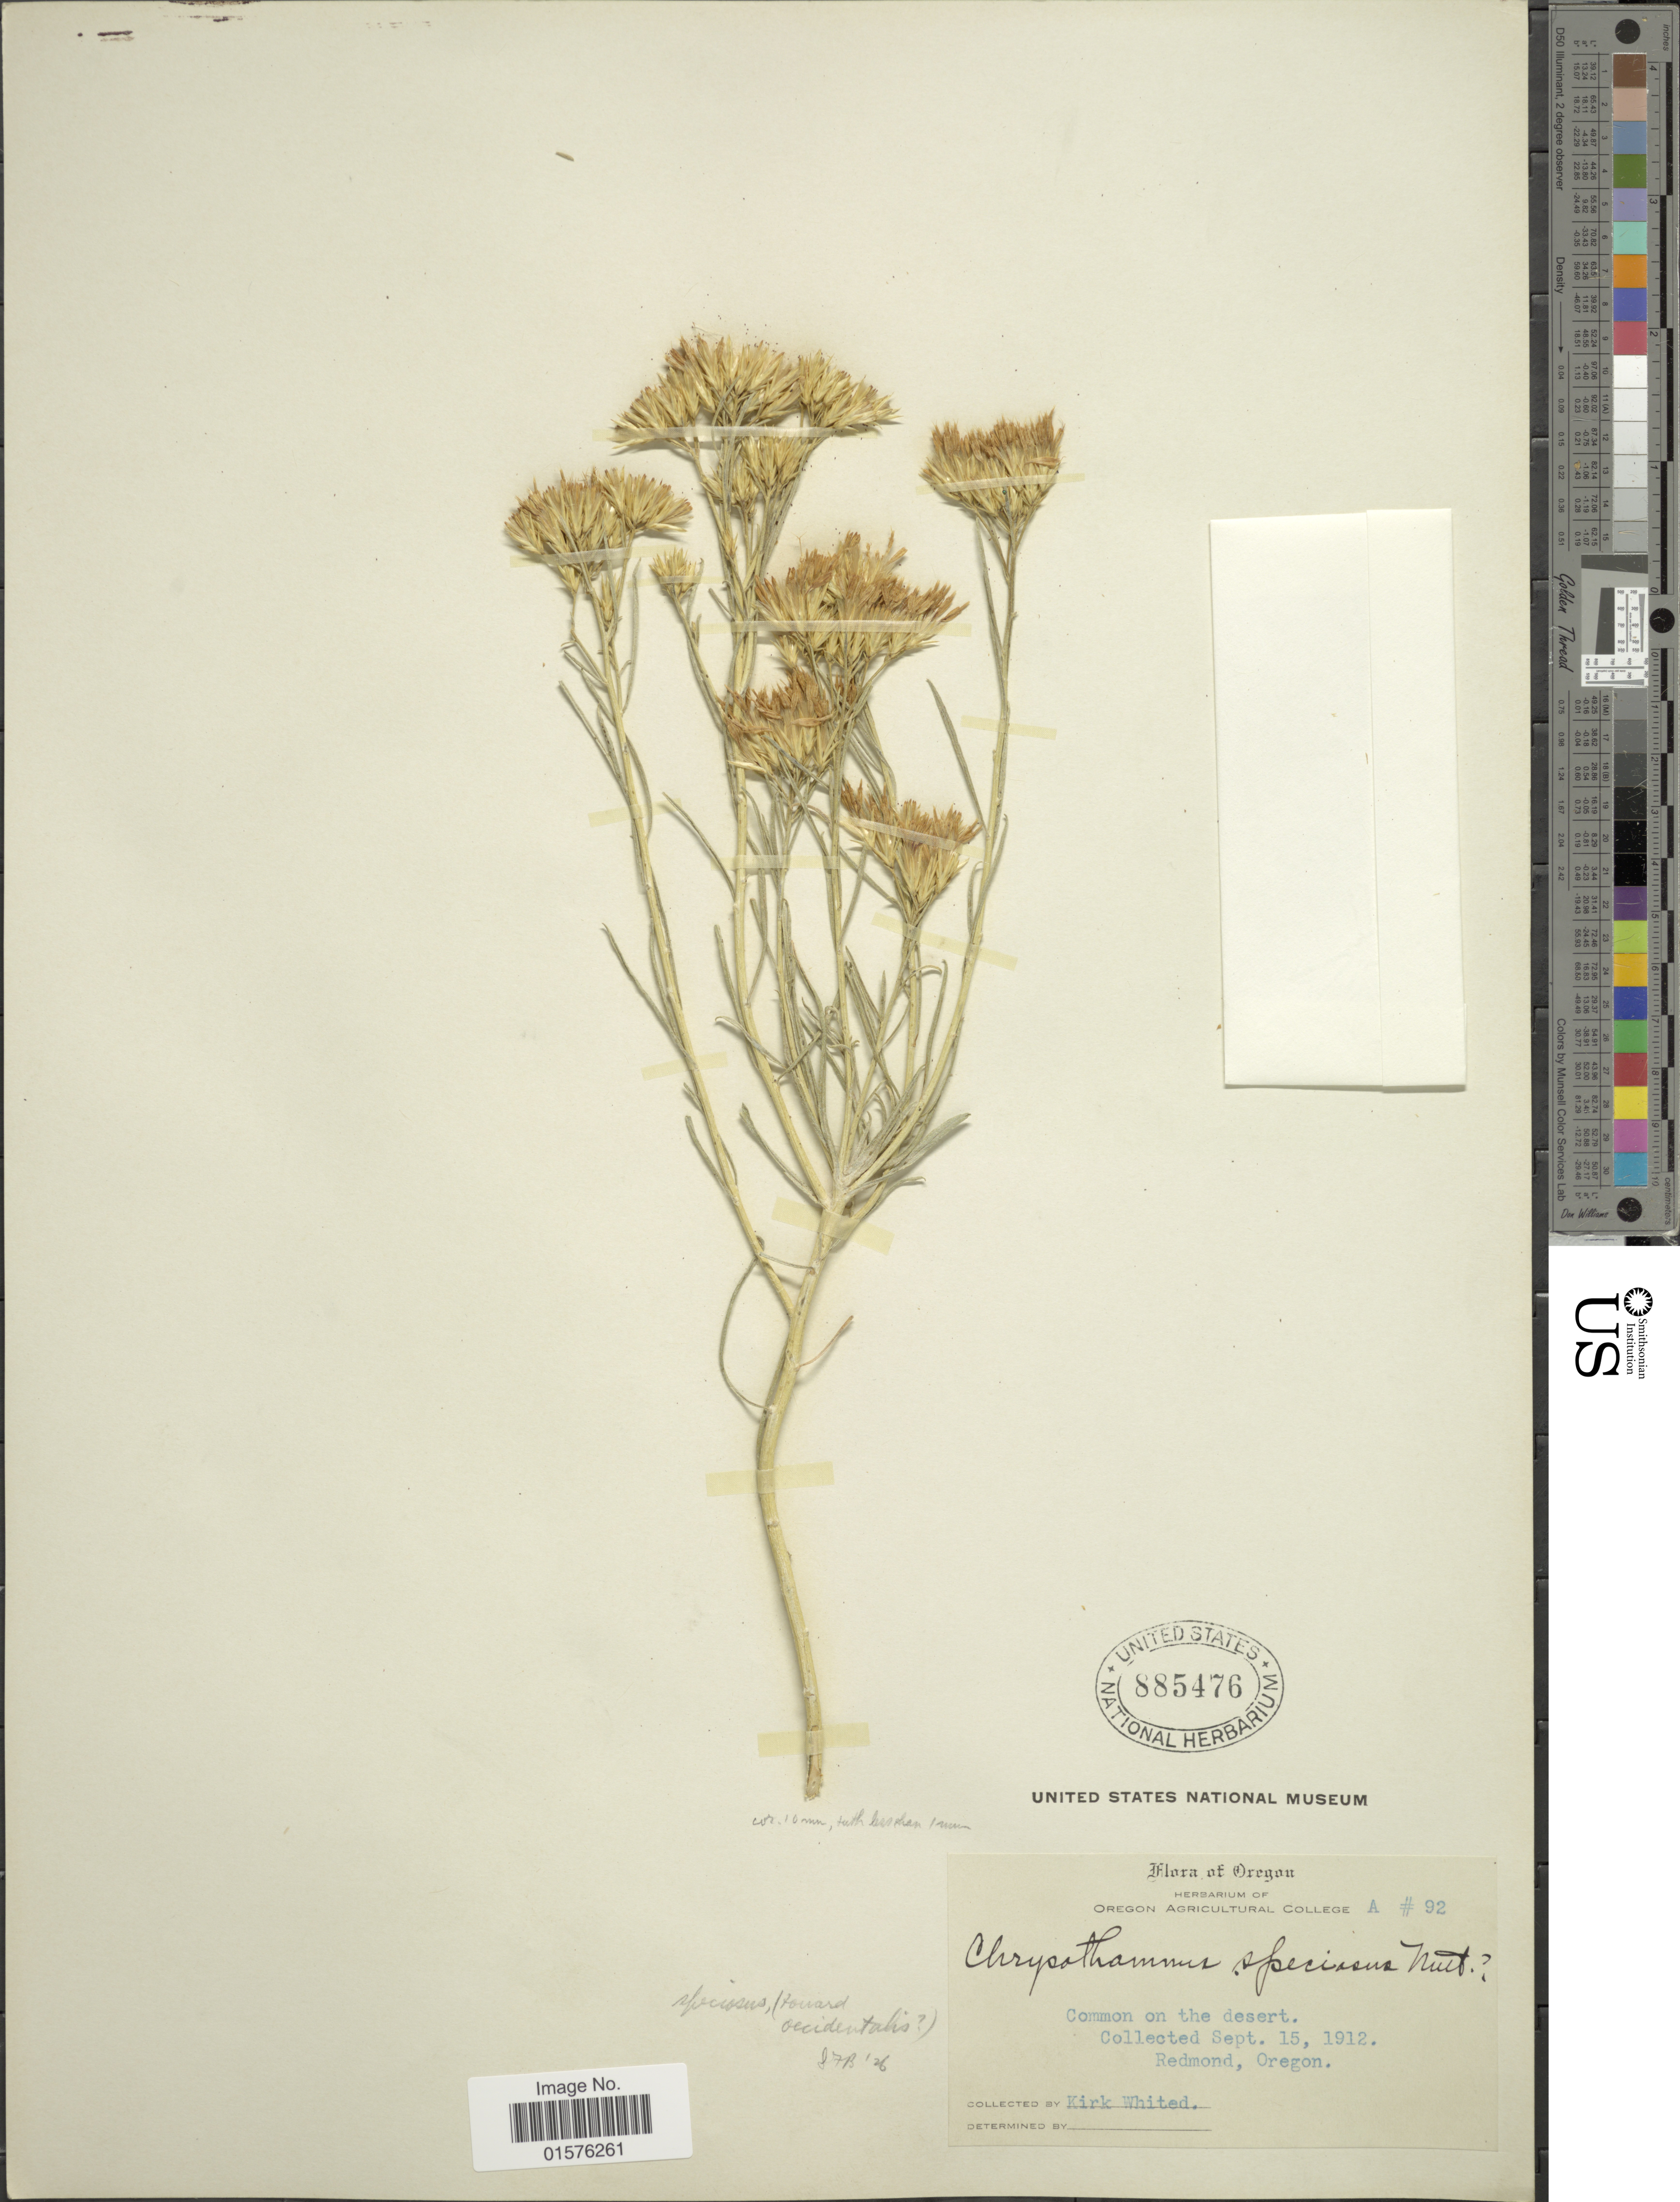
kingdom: Plantae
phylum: Tracheophyta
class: Magnoliopsida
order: Asterales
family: Asteraceae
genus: Ericameria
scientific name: Ericameria nauseosa var. speciosa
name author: (Nutt.) G.L. Nesom & G.I. Baird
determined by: Urbatsch, Lowell E., Curator (LSU), Louisiana State University (UNITED STATES)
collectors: K. Whited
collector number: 92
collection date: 1912-09-15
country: United States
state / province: Oregon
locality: Redmond.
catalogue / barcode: US 885476